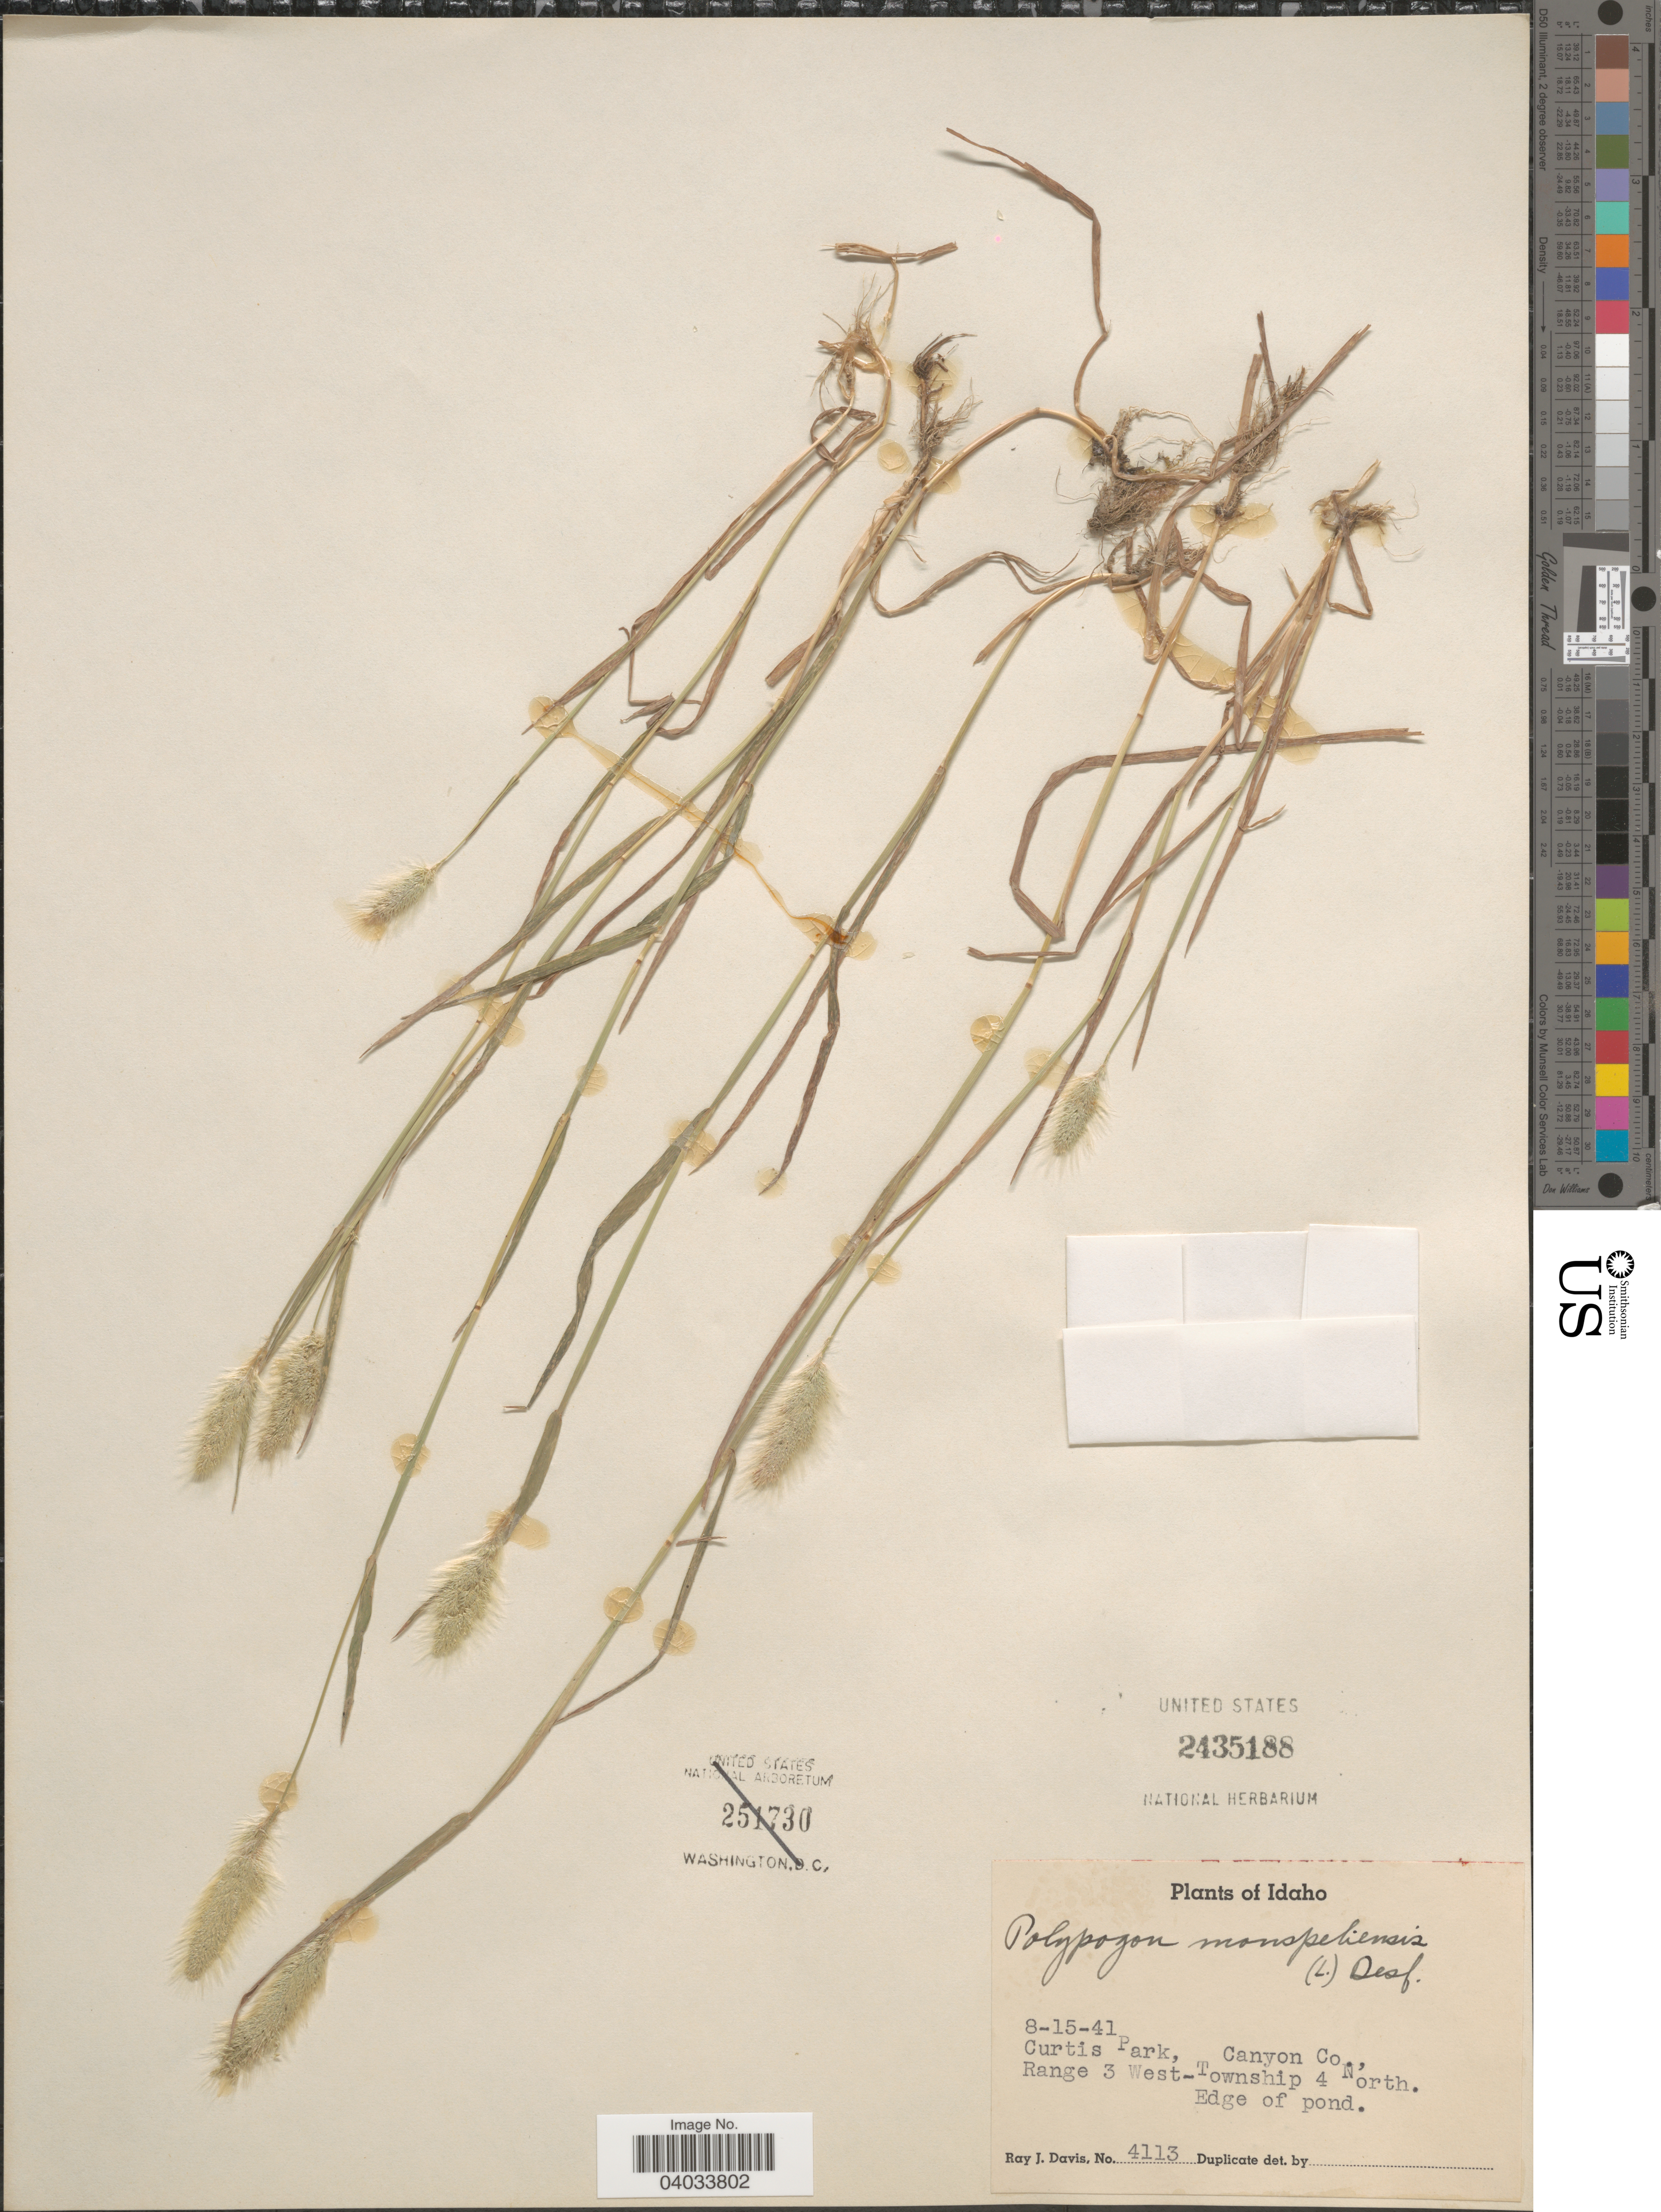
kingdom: Plantae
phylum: Tracheophyta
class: Liliopsida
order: Poales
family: Poaceae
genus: Polypogon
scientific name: Polypogon monspeliensis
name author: (L.) Desf.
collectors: R. Davis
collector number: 4113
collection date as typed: Transcribed d/m/y: 15/8/41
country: United States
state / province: Idaho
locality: Curtis Park, Canyon Co., Range 3 West-Township 4 North. Edge of pond.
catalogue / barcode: US 2435188